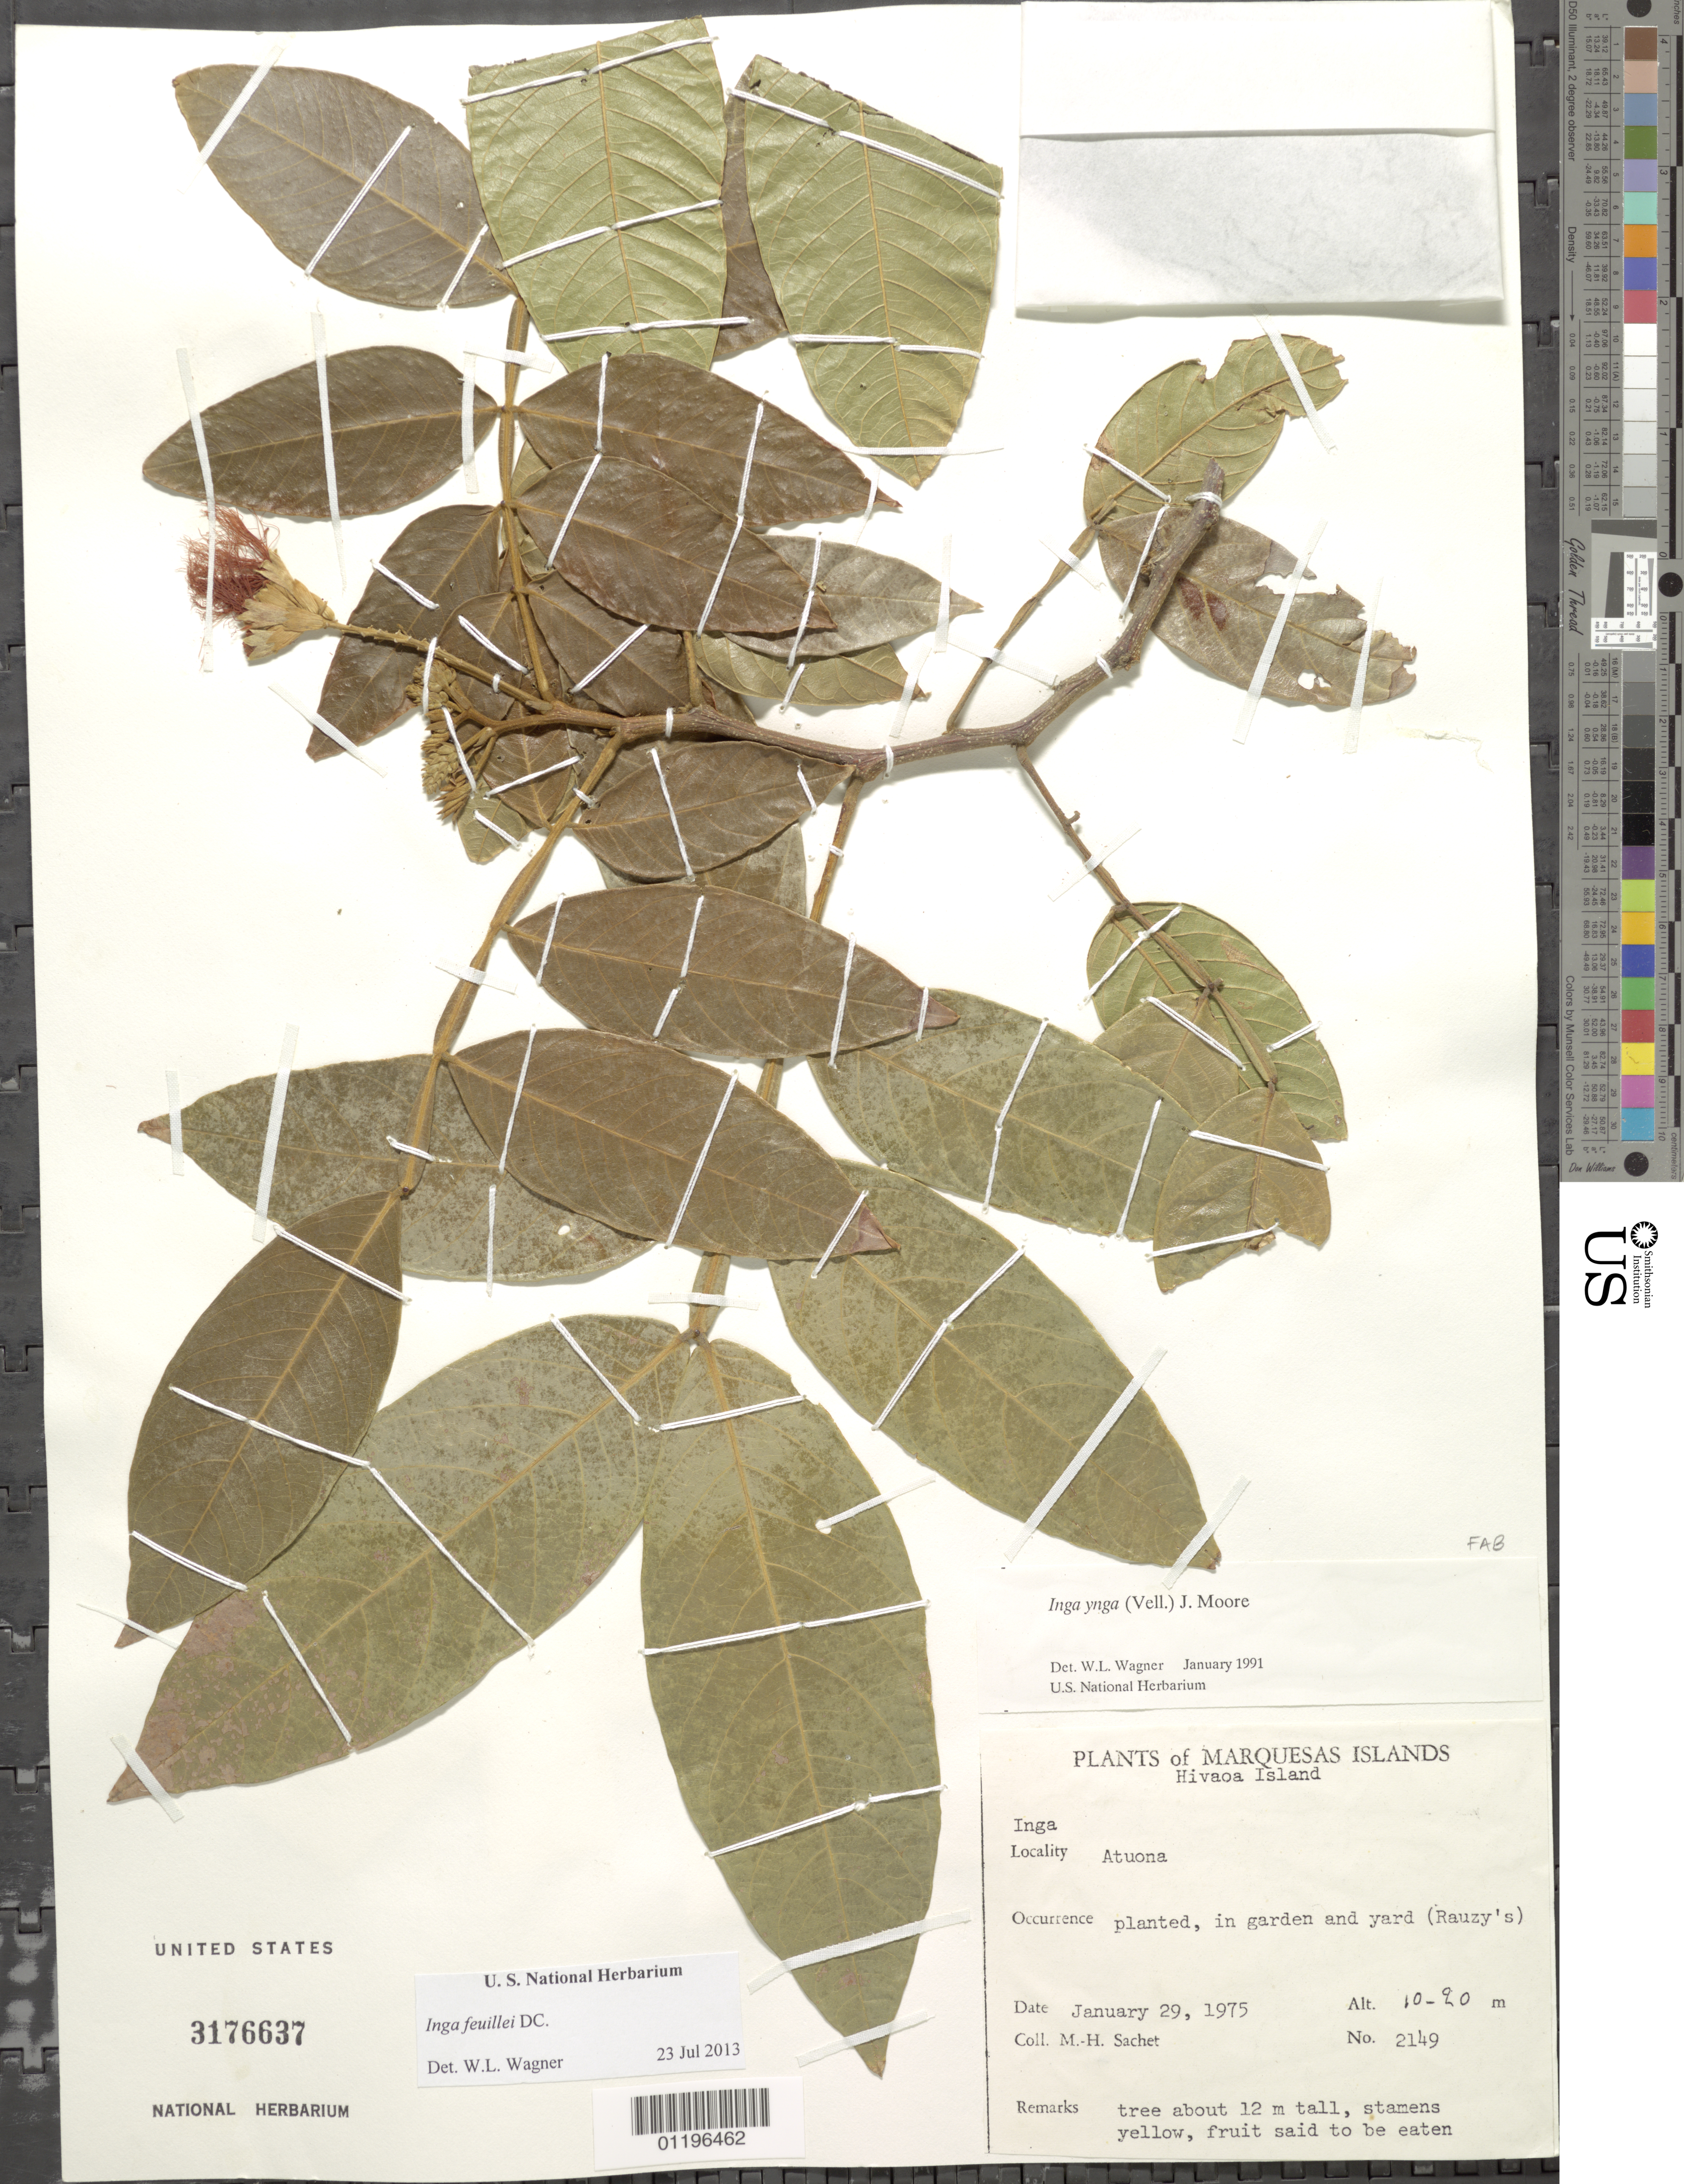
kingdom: Plantae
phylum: Tracheophyta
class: Magnoliopsida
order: Fabales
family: Fabaceae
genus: Inga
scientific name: Inga feuillei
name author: DC.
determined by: Lorence, David H., (PTBG), National Tropical Botanical Garden (UNITED STATES)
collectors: M.-H. Sachet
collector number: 2149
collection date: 1975-01-29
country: French Polynesia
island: Hiva Oa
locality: Atuona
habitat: Planted, in garden and yard (Rauzy's)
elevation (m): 10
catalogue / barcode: US 3176637